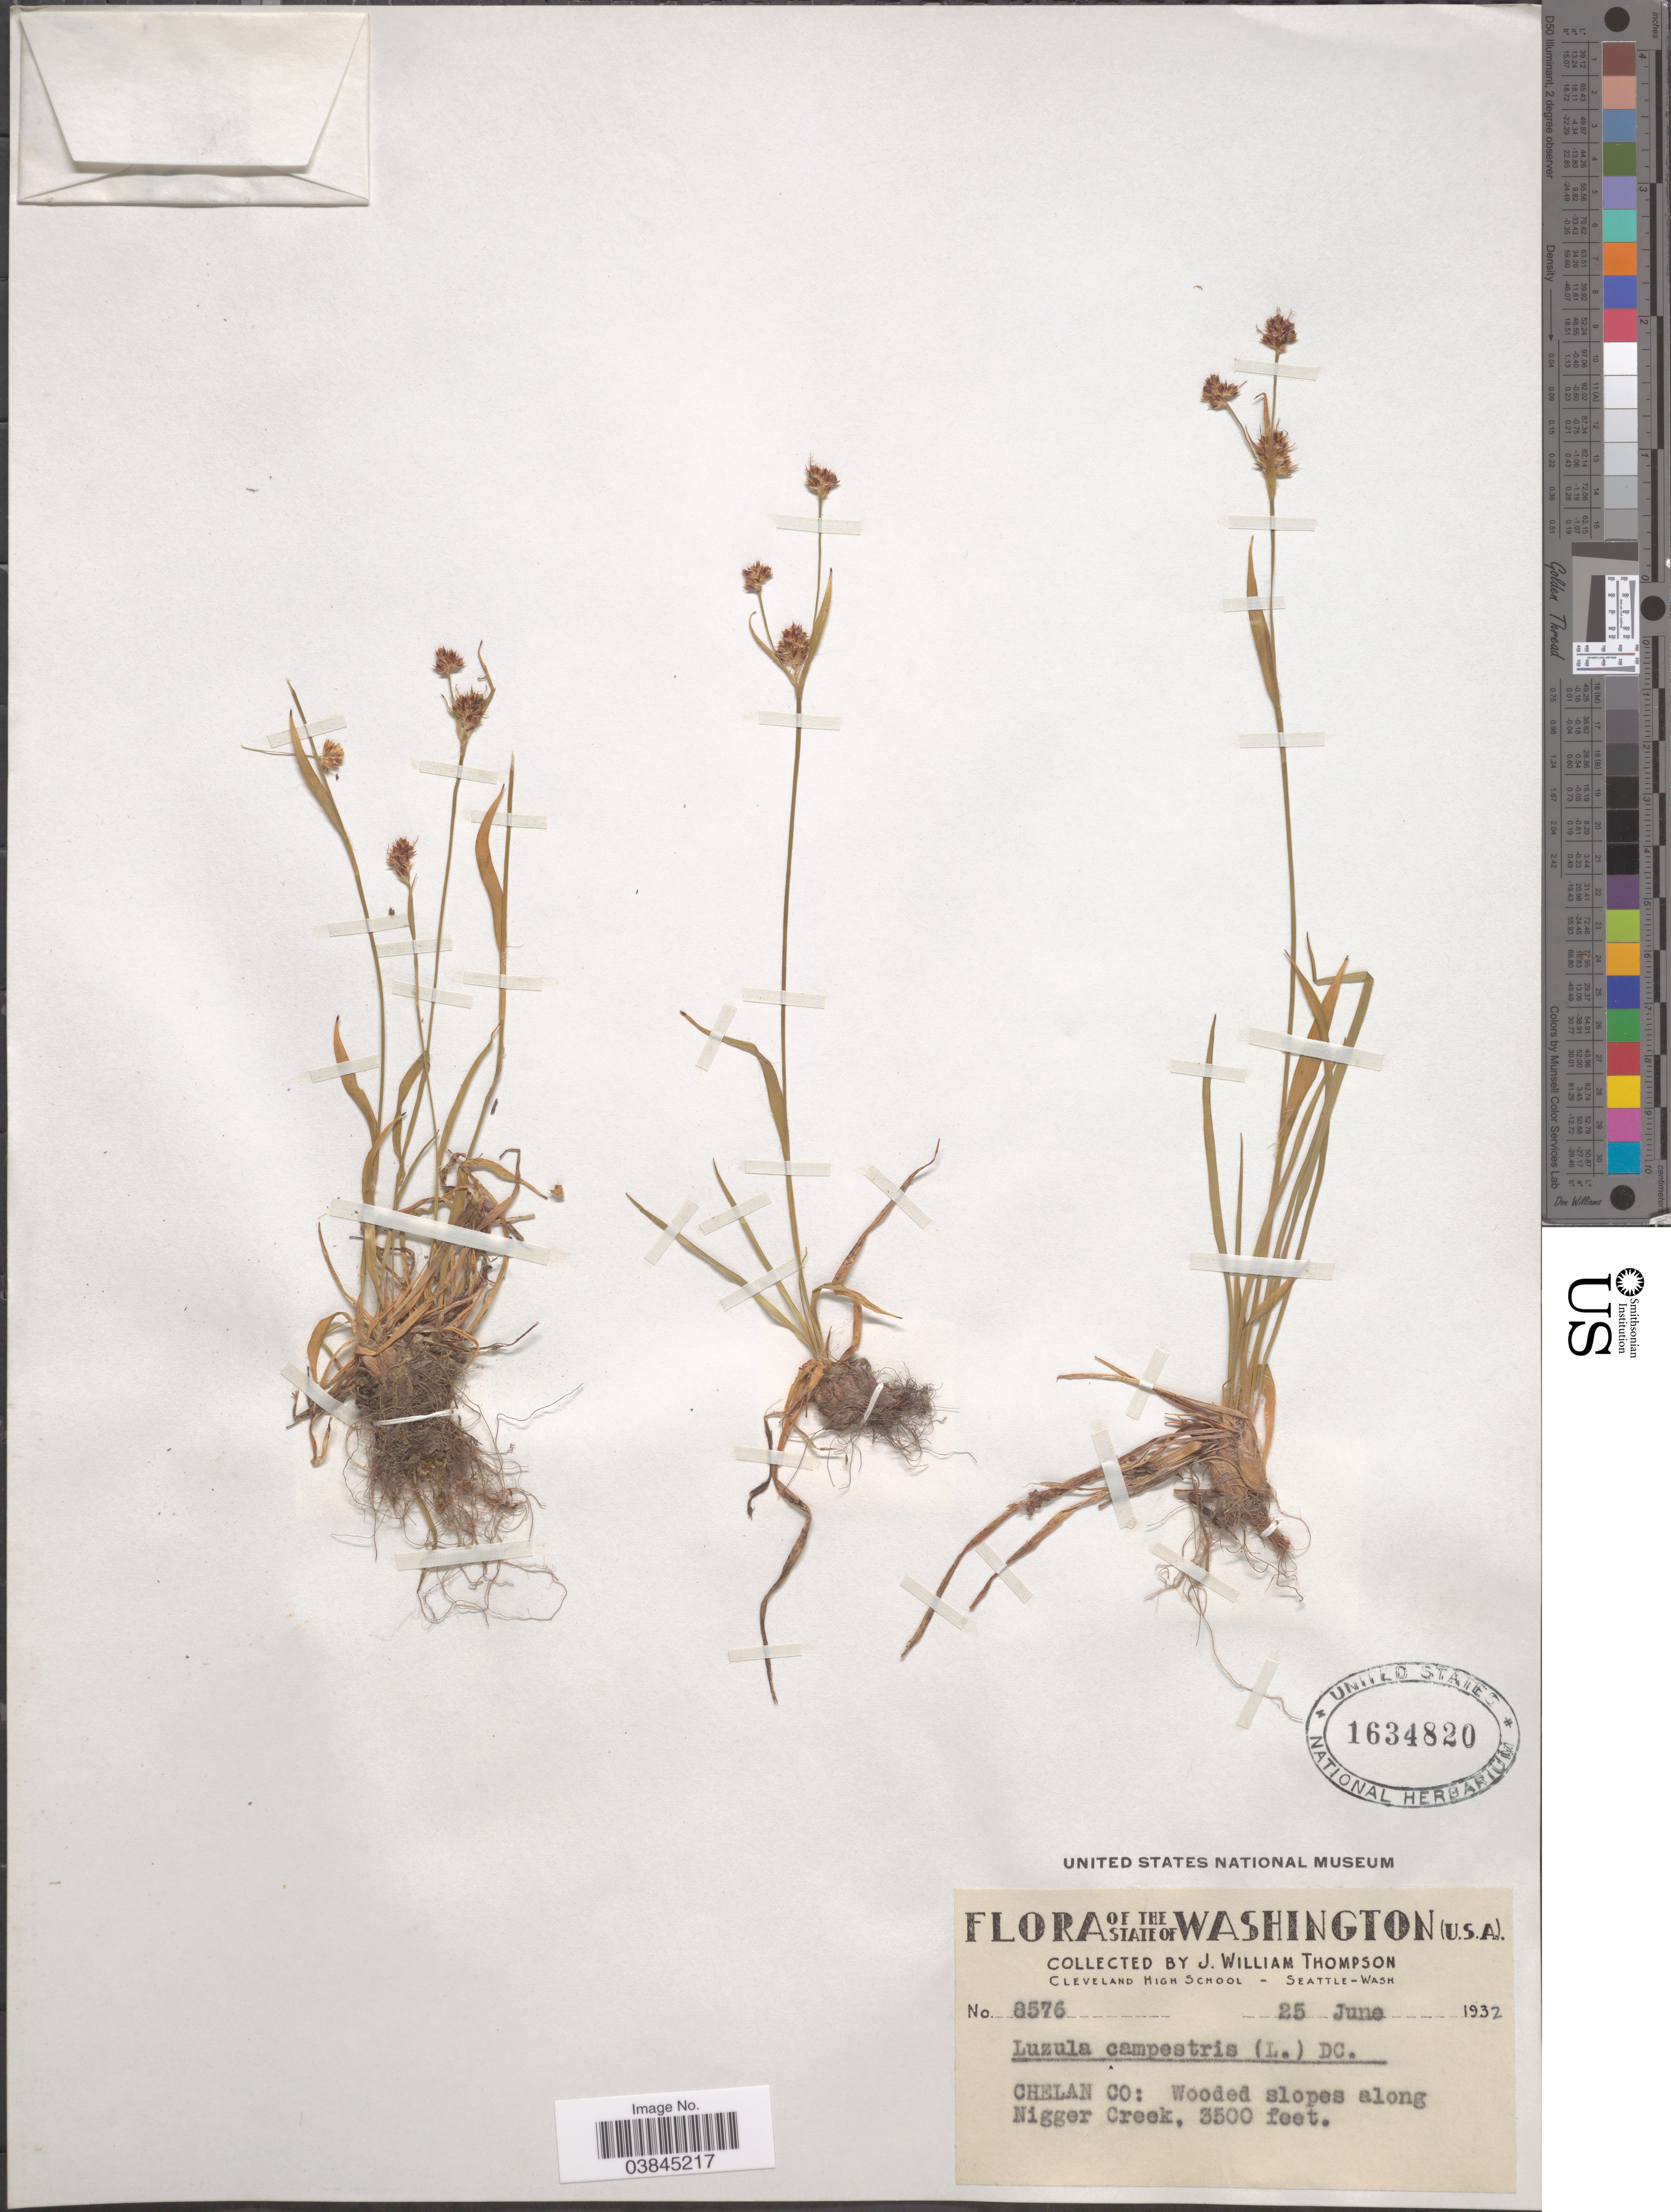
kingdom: Plantae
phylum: Tracheophyta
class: Liliopsida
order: Poales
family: Juncaceae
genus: Luzula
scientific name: Luzula campestris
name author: (L.) DC.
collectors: J. W. Thompson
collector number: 8576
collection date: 1932-06-25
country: United States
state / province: Washington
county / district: Chelan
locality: Chelan Co: along Nigger Creek.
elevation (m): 1067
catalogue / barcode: US 1634820